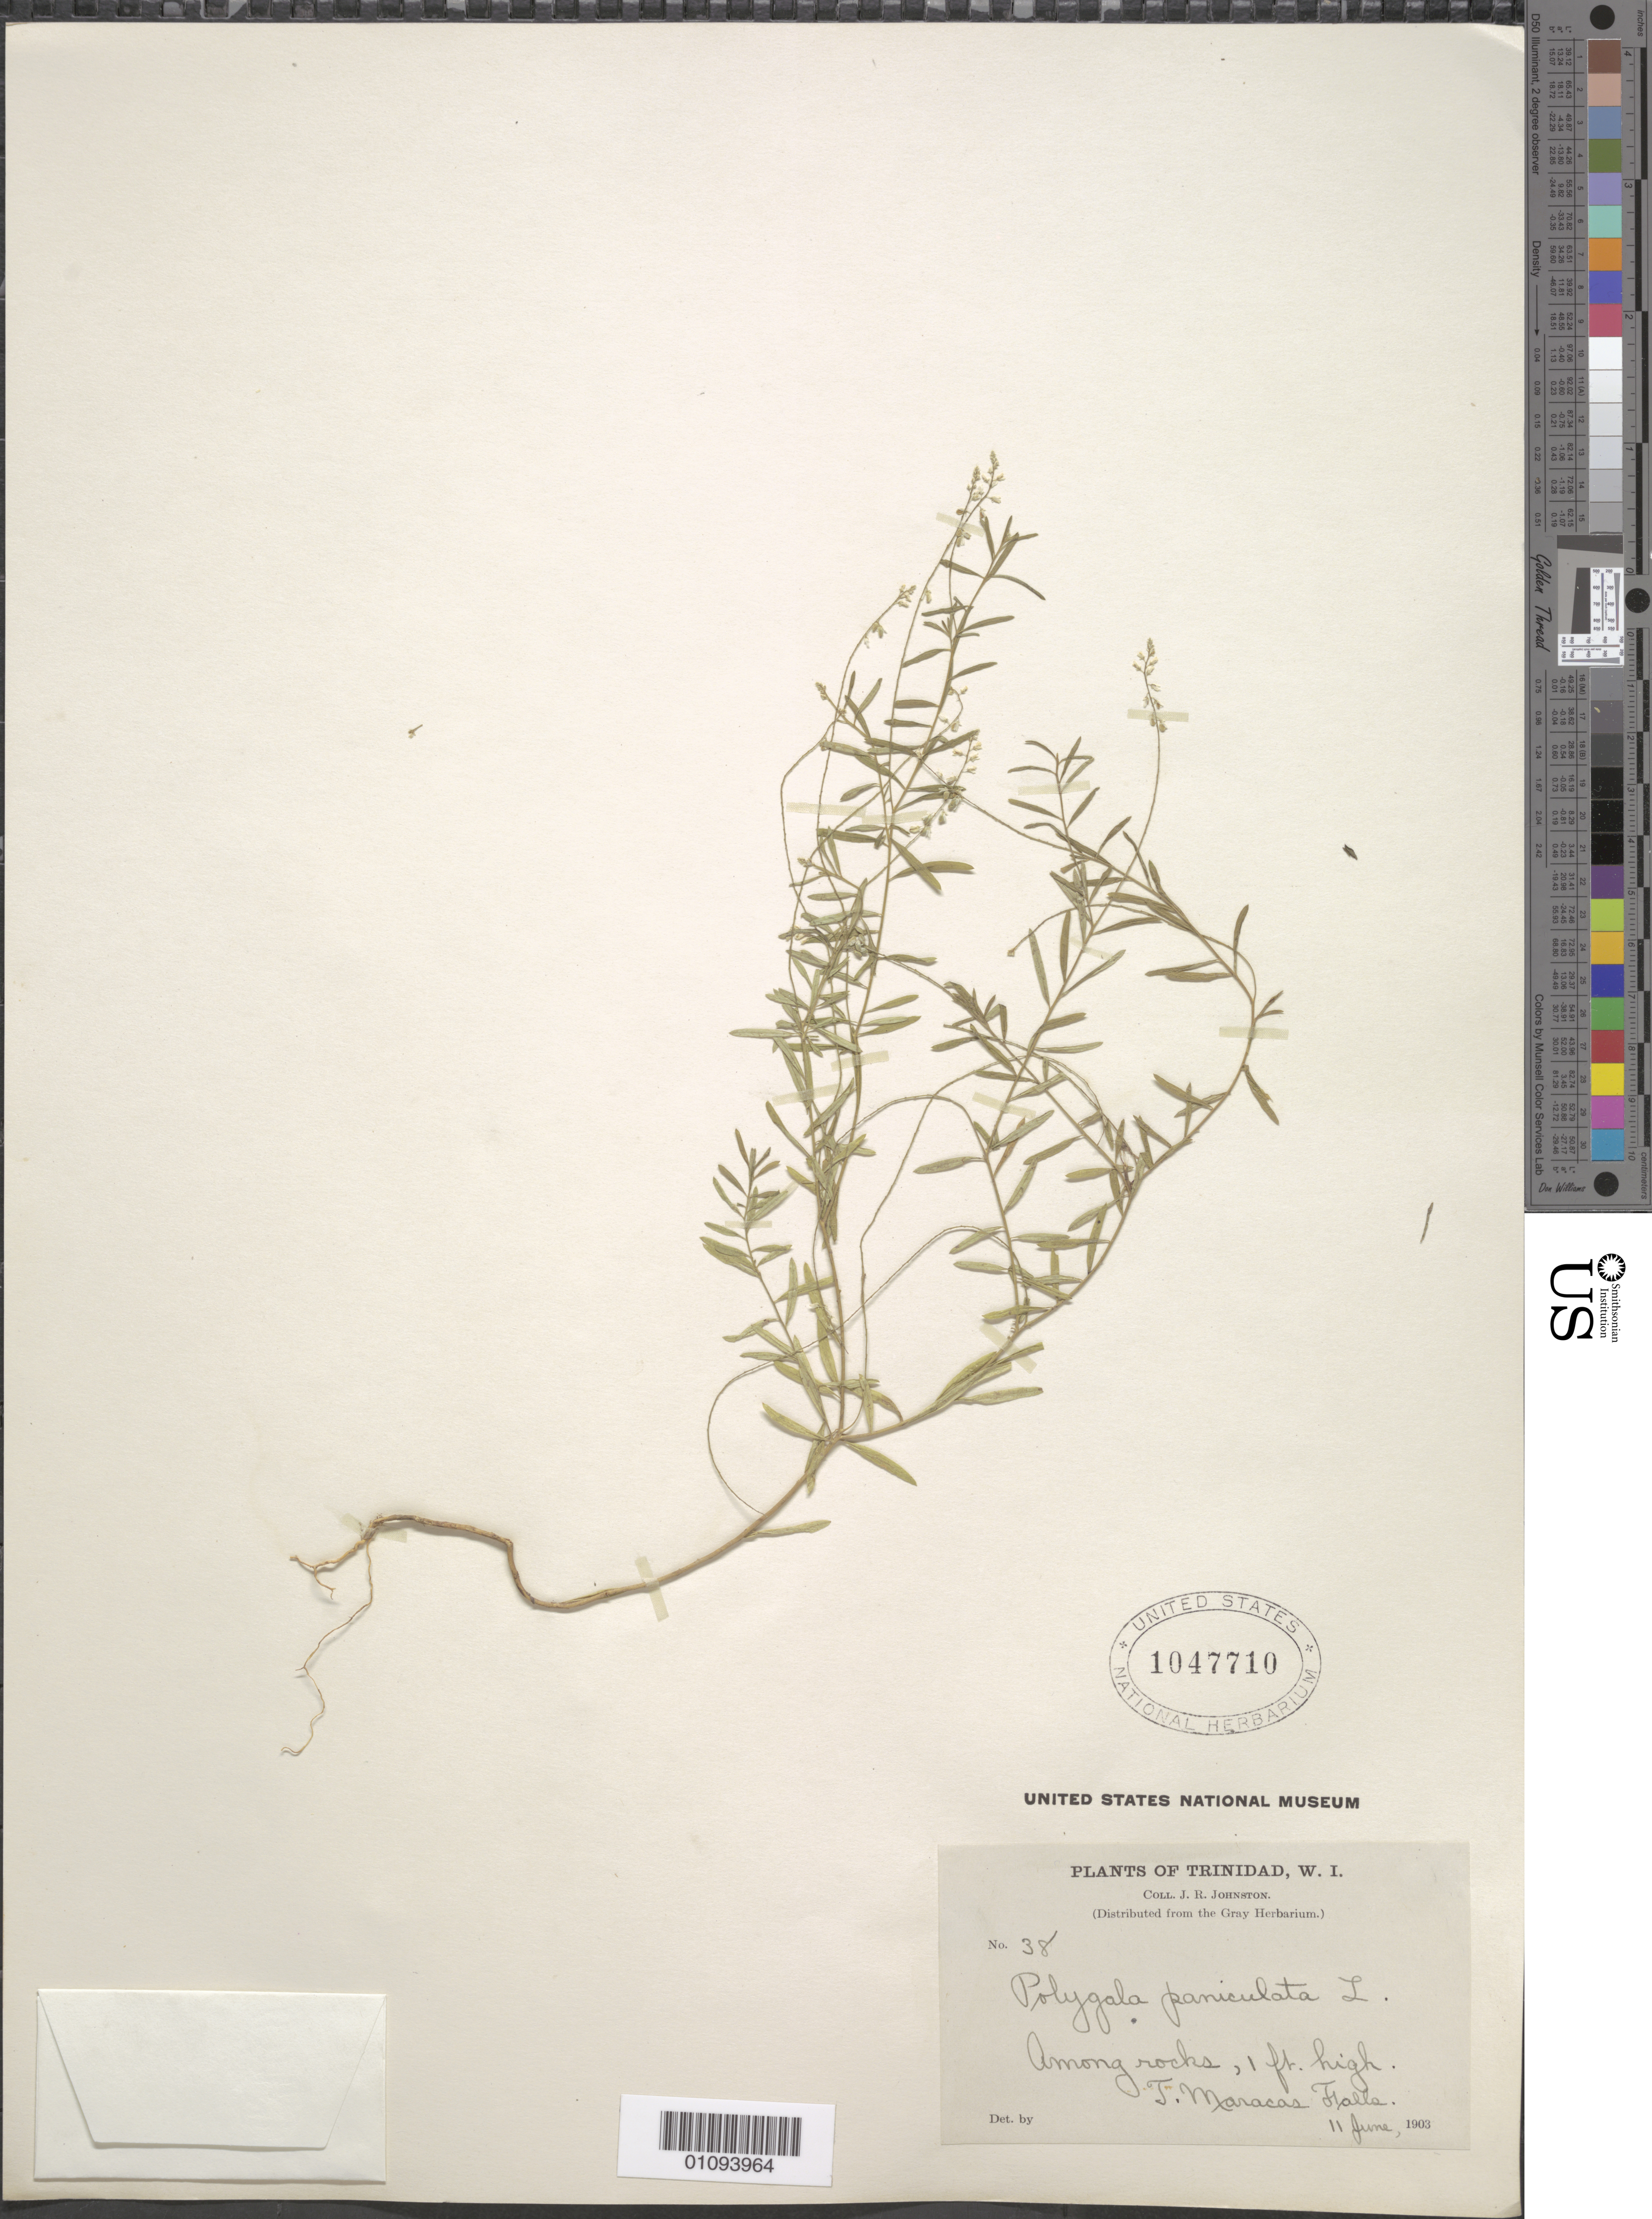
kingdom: Plantae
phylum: Tracheophyta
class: Magnoliopsida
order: Fabales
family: Polygalaceae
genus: Polygala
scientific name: Polygala paniculata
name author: L.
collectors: J. Johnston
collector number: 38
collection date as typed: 11 Jun 1903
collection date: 1903-06-11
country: Trinidad and Tobago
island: Trinidad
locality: T. Maracas Falls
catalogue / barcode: US 1047710